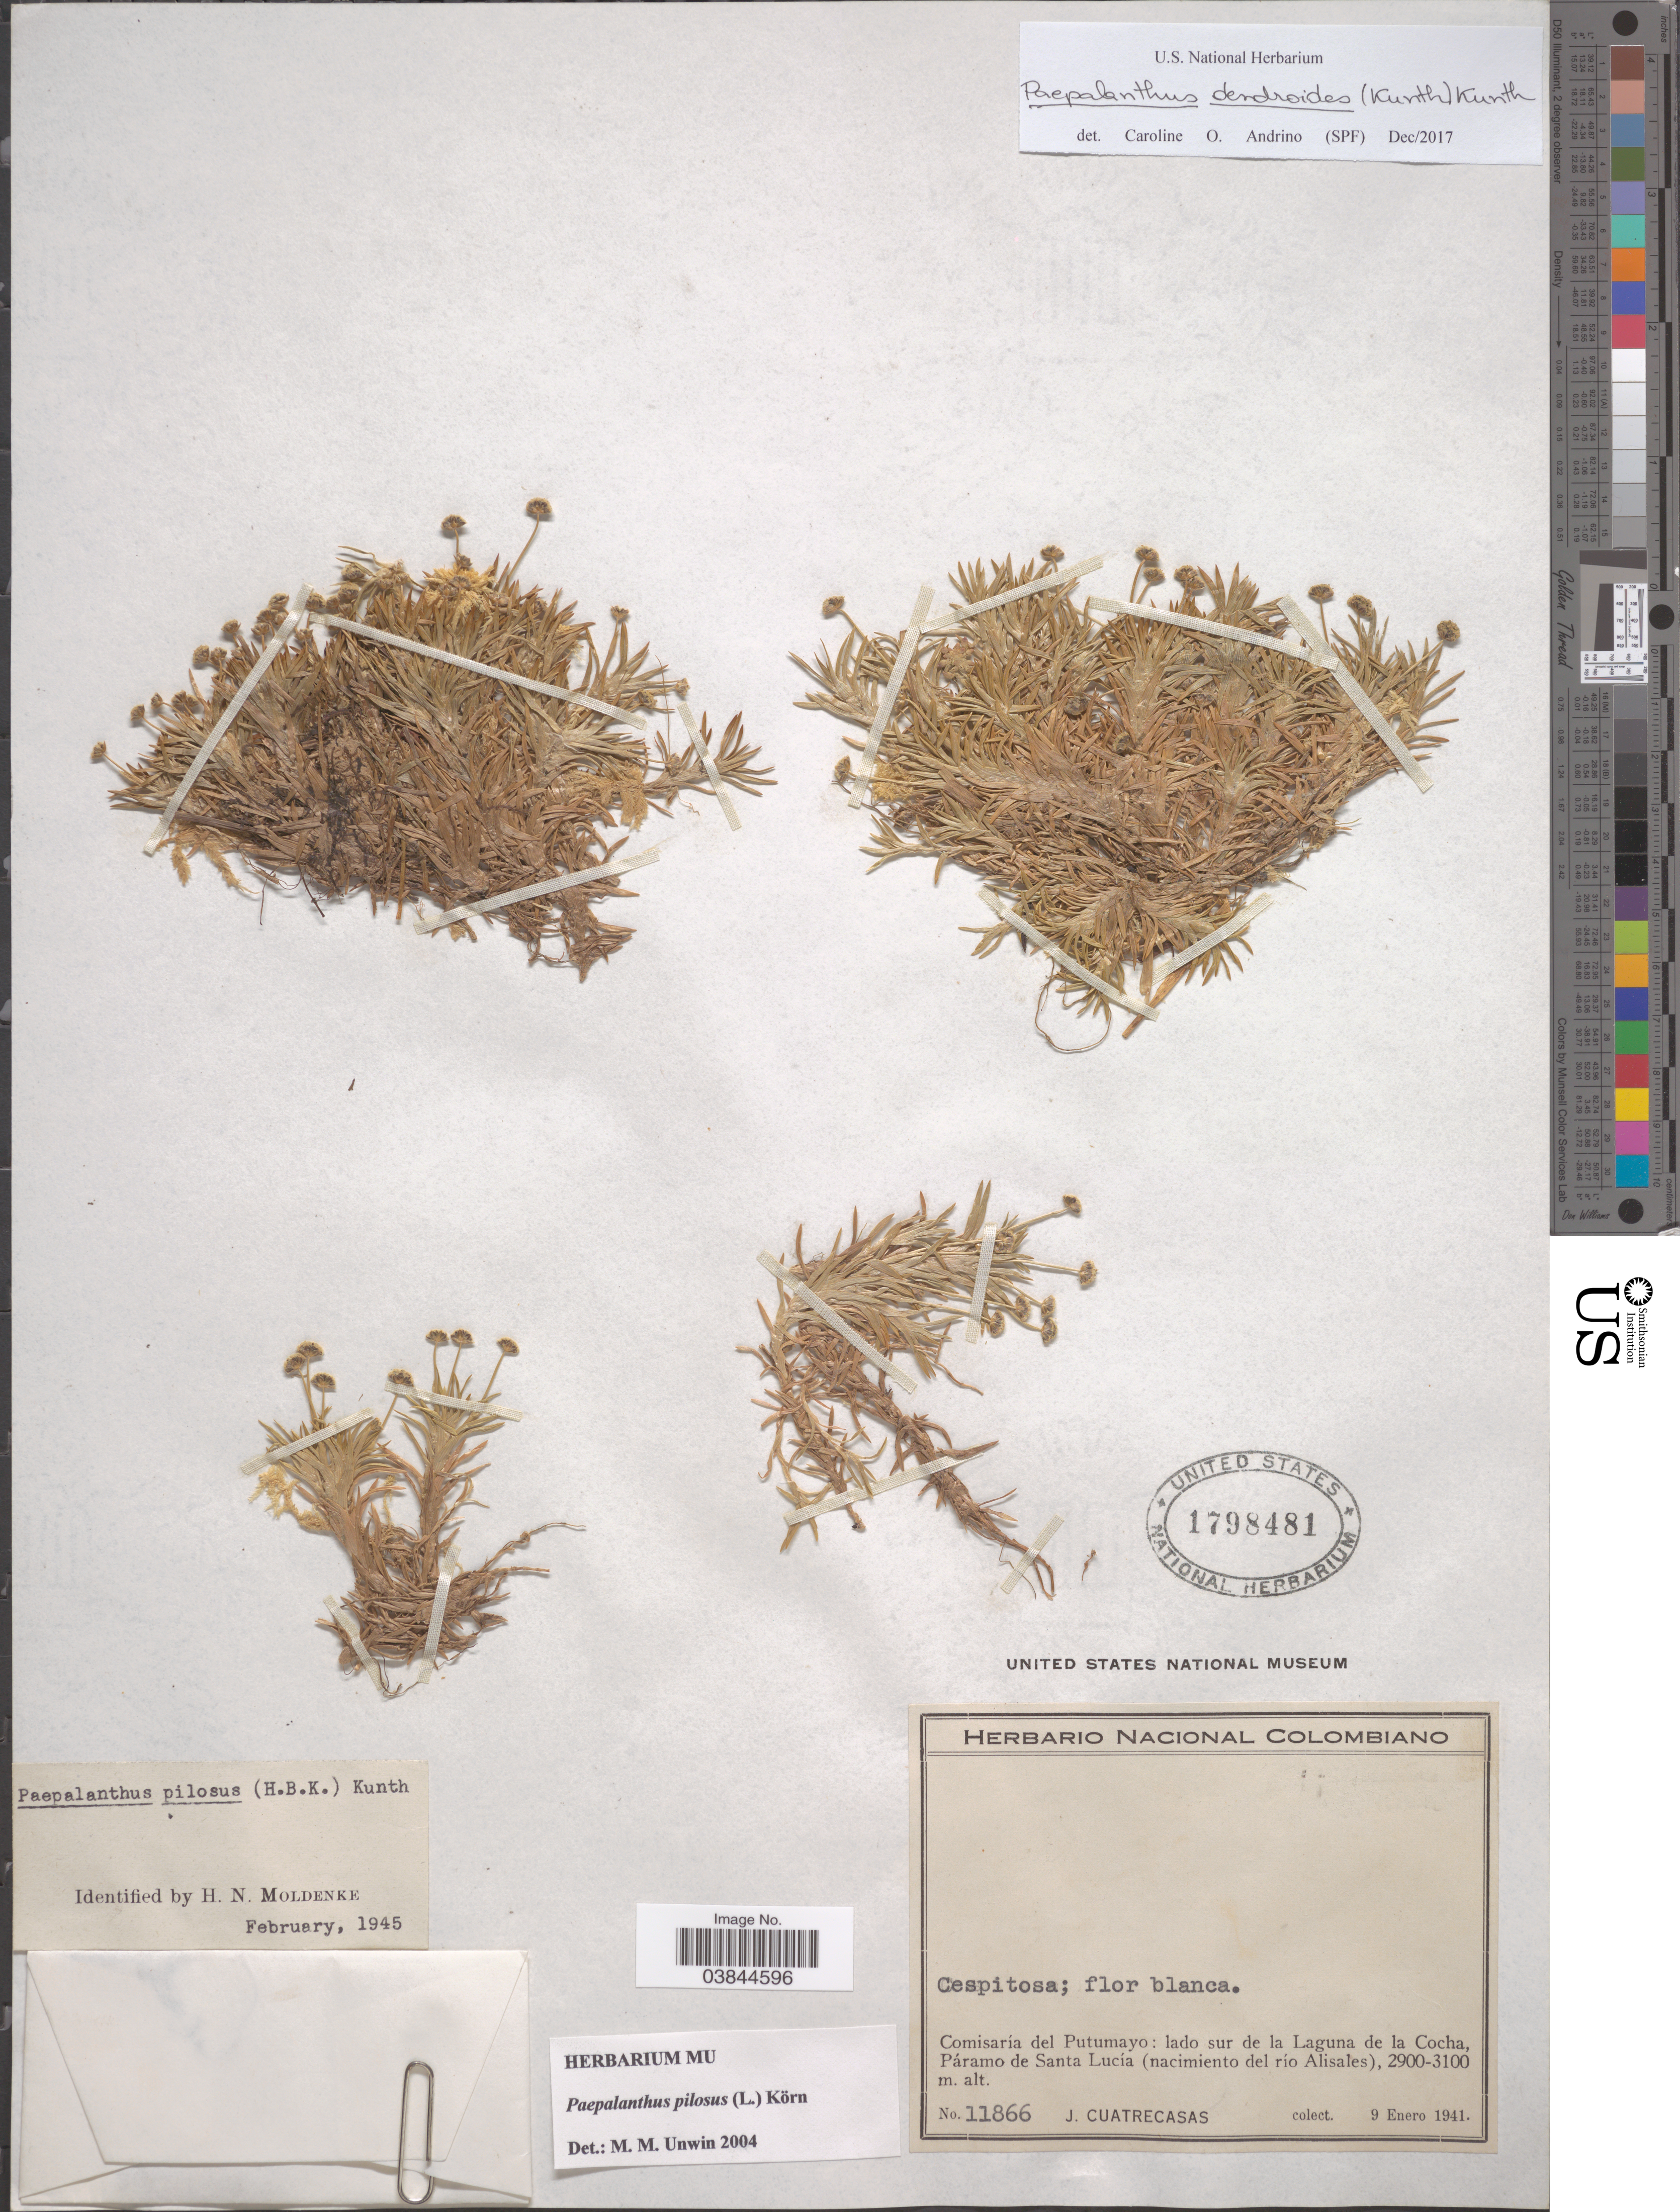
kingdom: Plantae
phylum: Tracheophyta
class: Liliopsida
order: Poales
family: Eriocaulaceae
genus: Paepalanthus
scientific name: Paepalanthus dendroides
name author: (Kunth) Kunth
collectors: J. Cuatrecasas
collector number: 11866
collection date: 1941-01-09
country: Colombia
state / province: Putumayo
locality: Comisaría del Putumayo: lado sur de la Laguna de la Cocha, Páramo de Santa Lucía (nacimiento del río Alisales).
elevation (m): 2900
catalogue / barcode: US 1798481